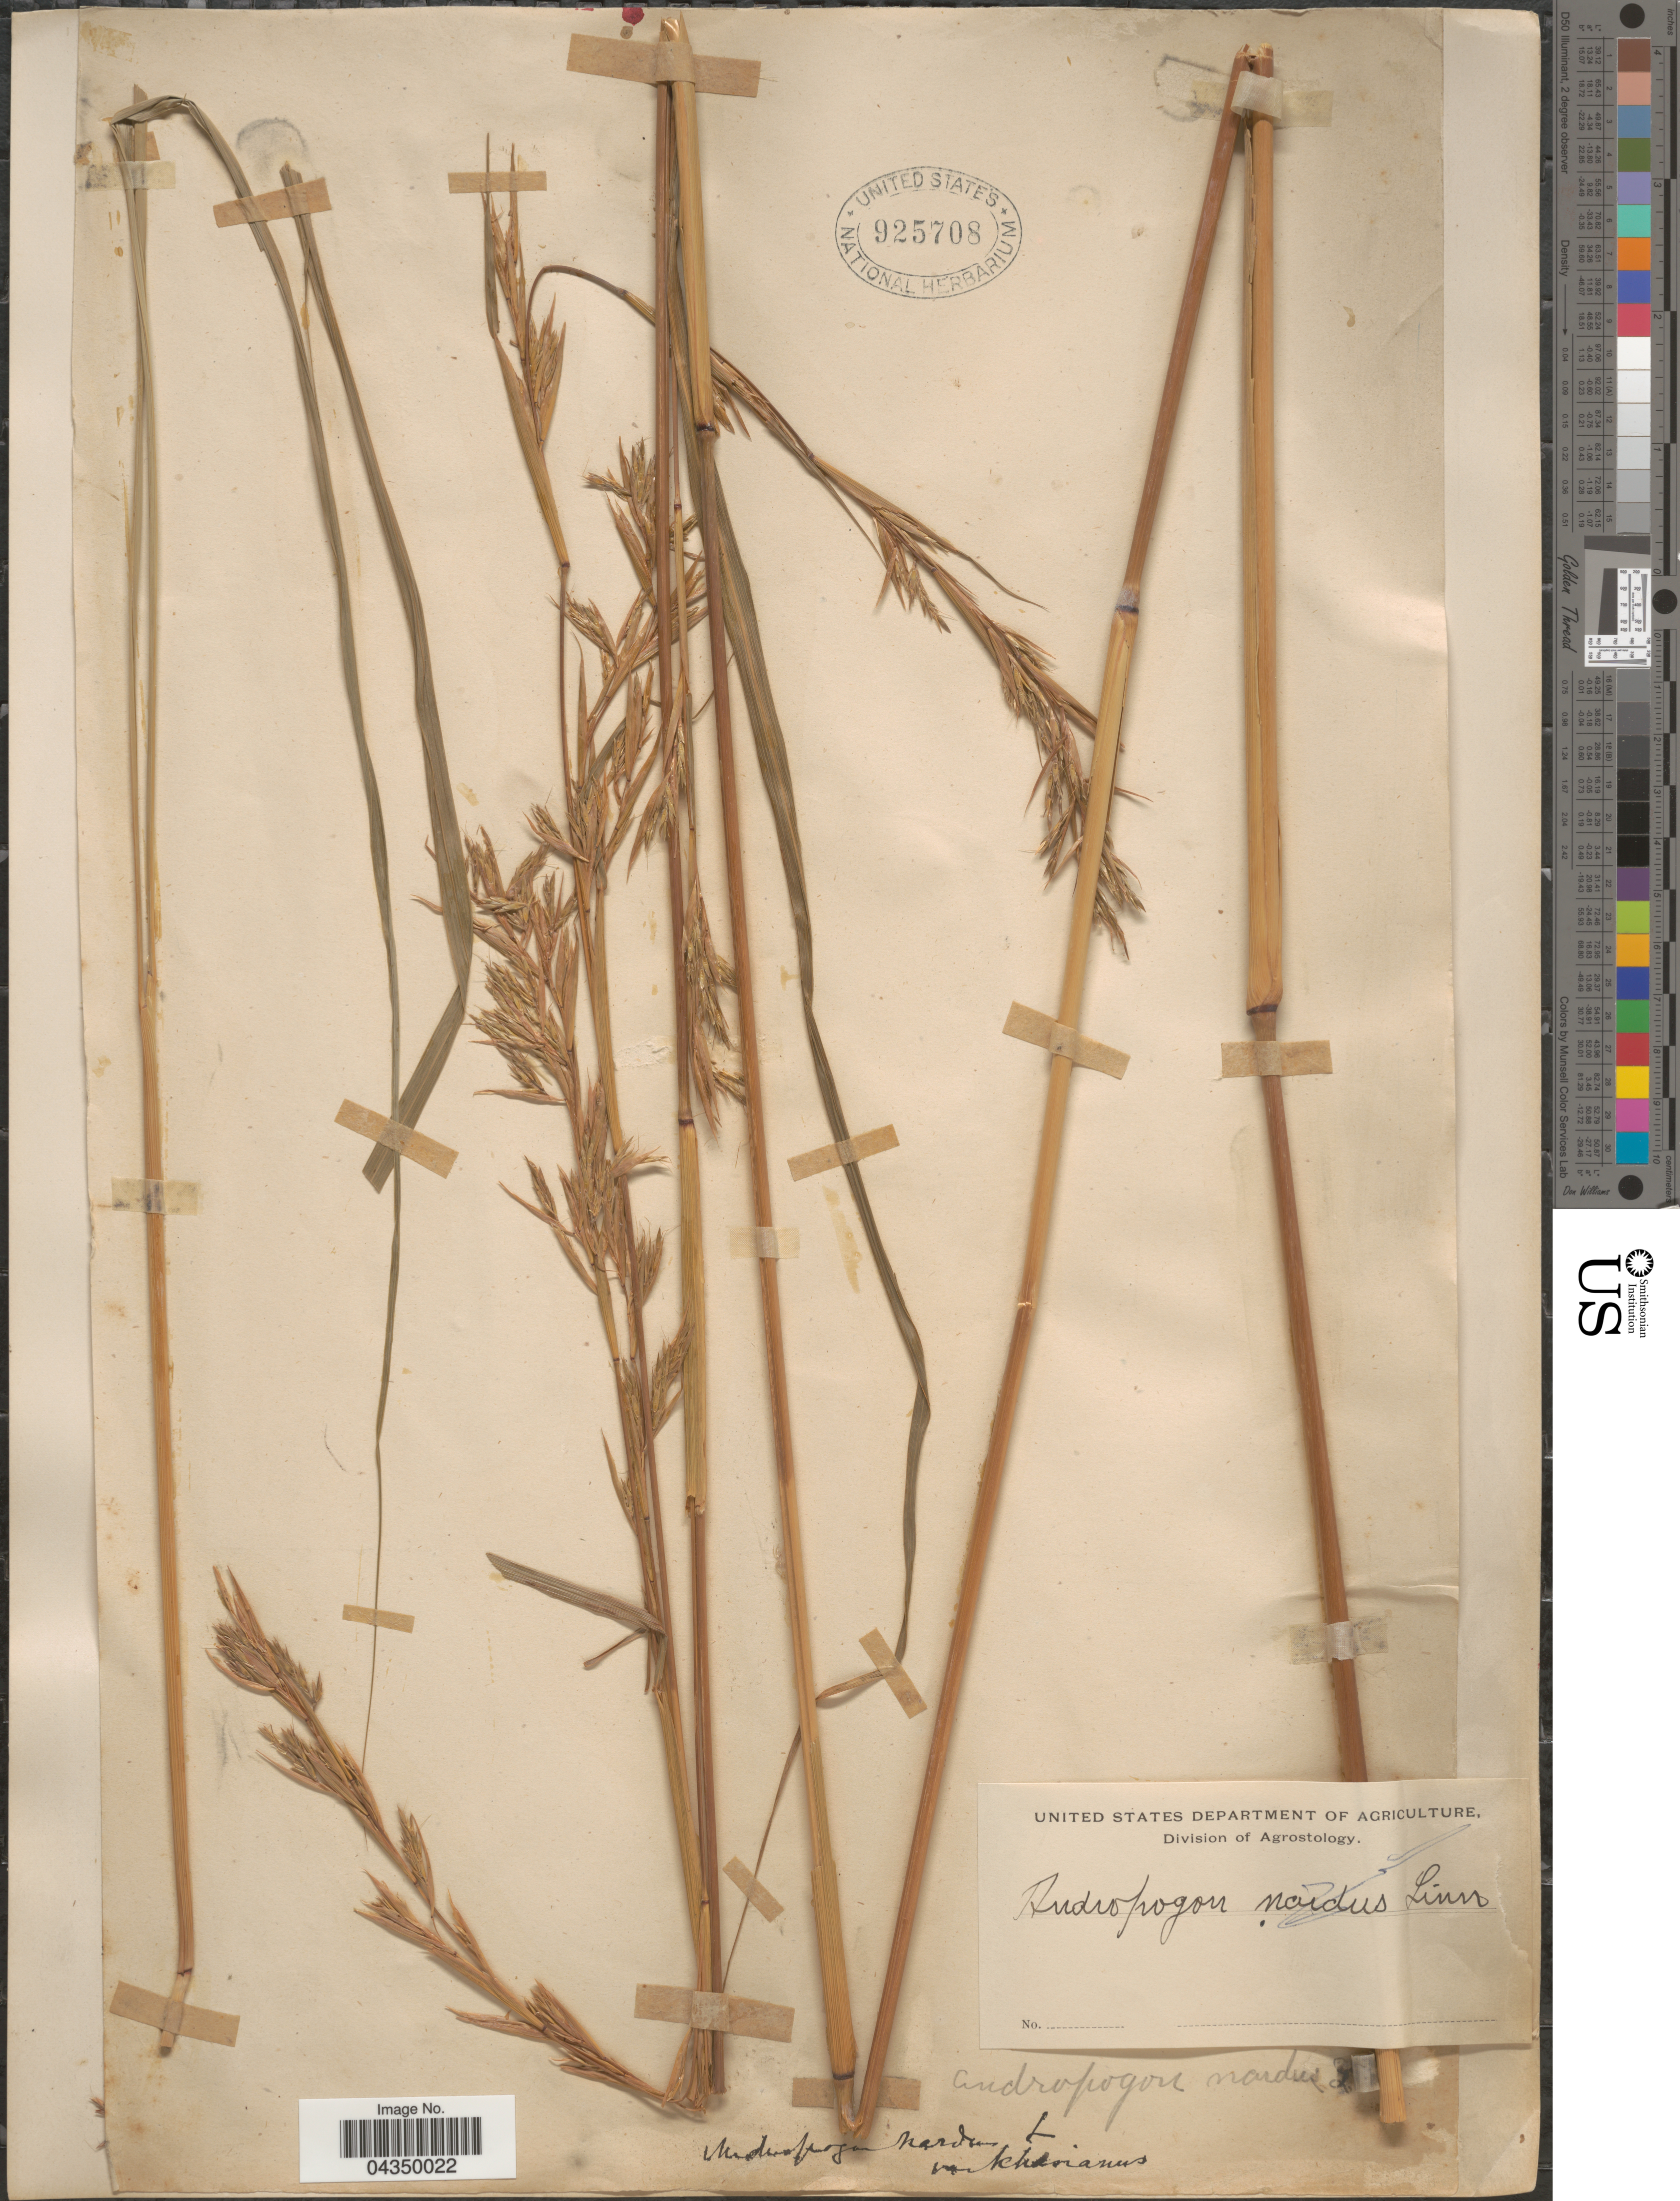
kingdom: Plantae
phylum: Tracheophyta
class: Liliopsida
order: Poales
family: Poaceae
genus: Cymbopogon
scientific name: Cymbopogon khasianus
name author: (Hack.) Stapf ex Bor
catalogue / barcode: US 925708